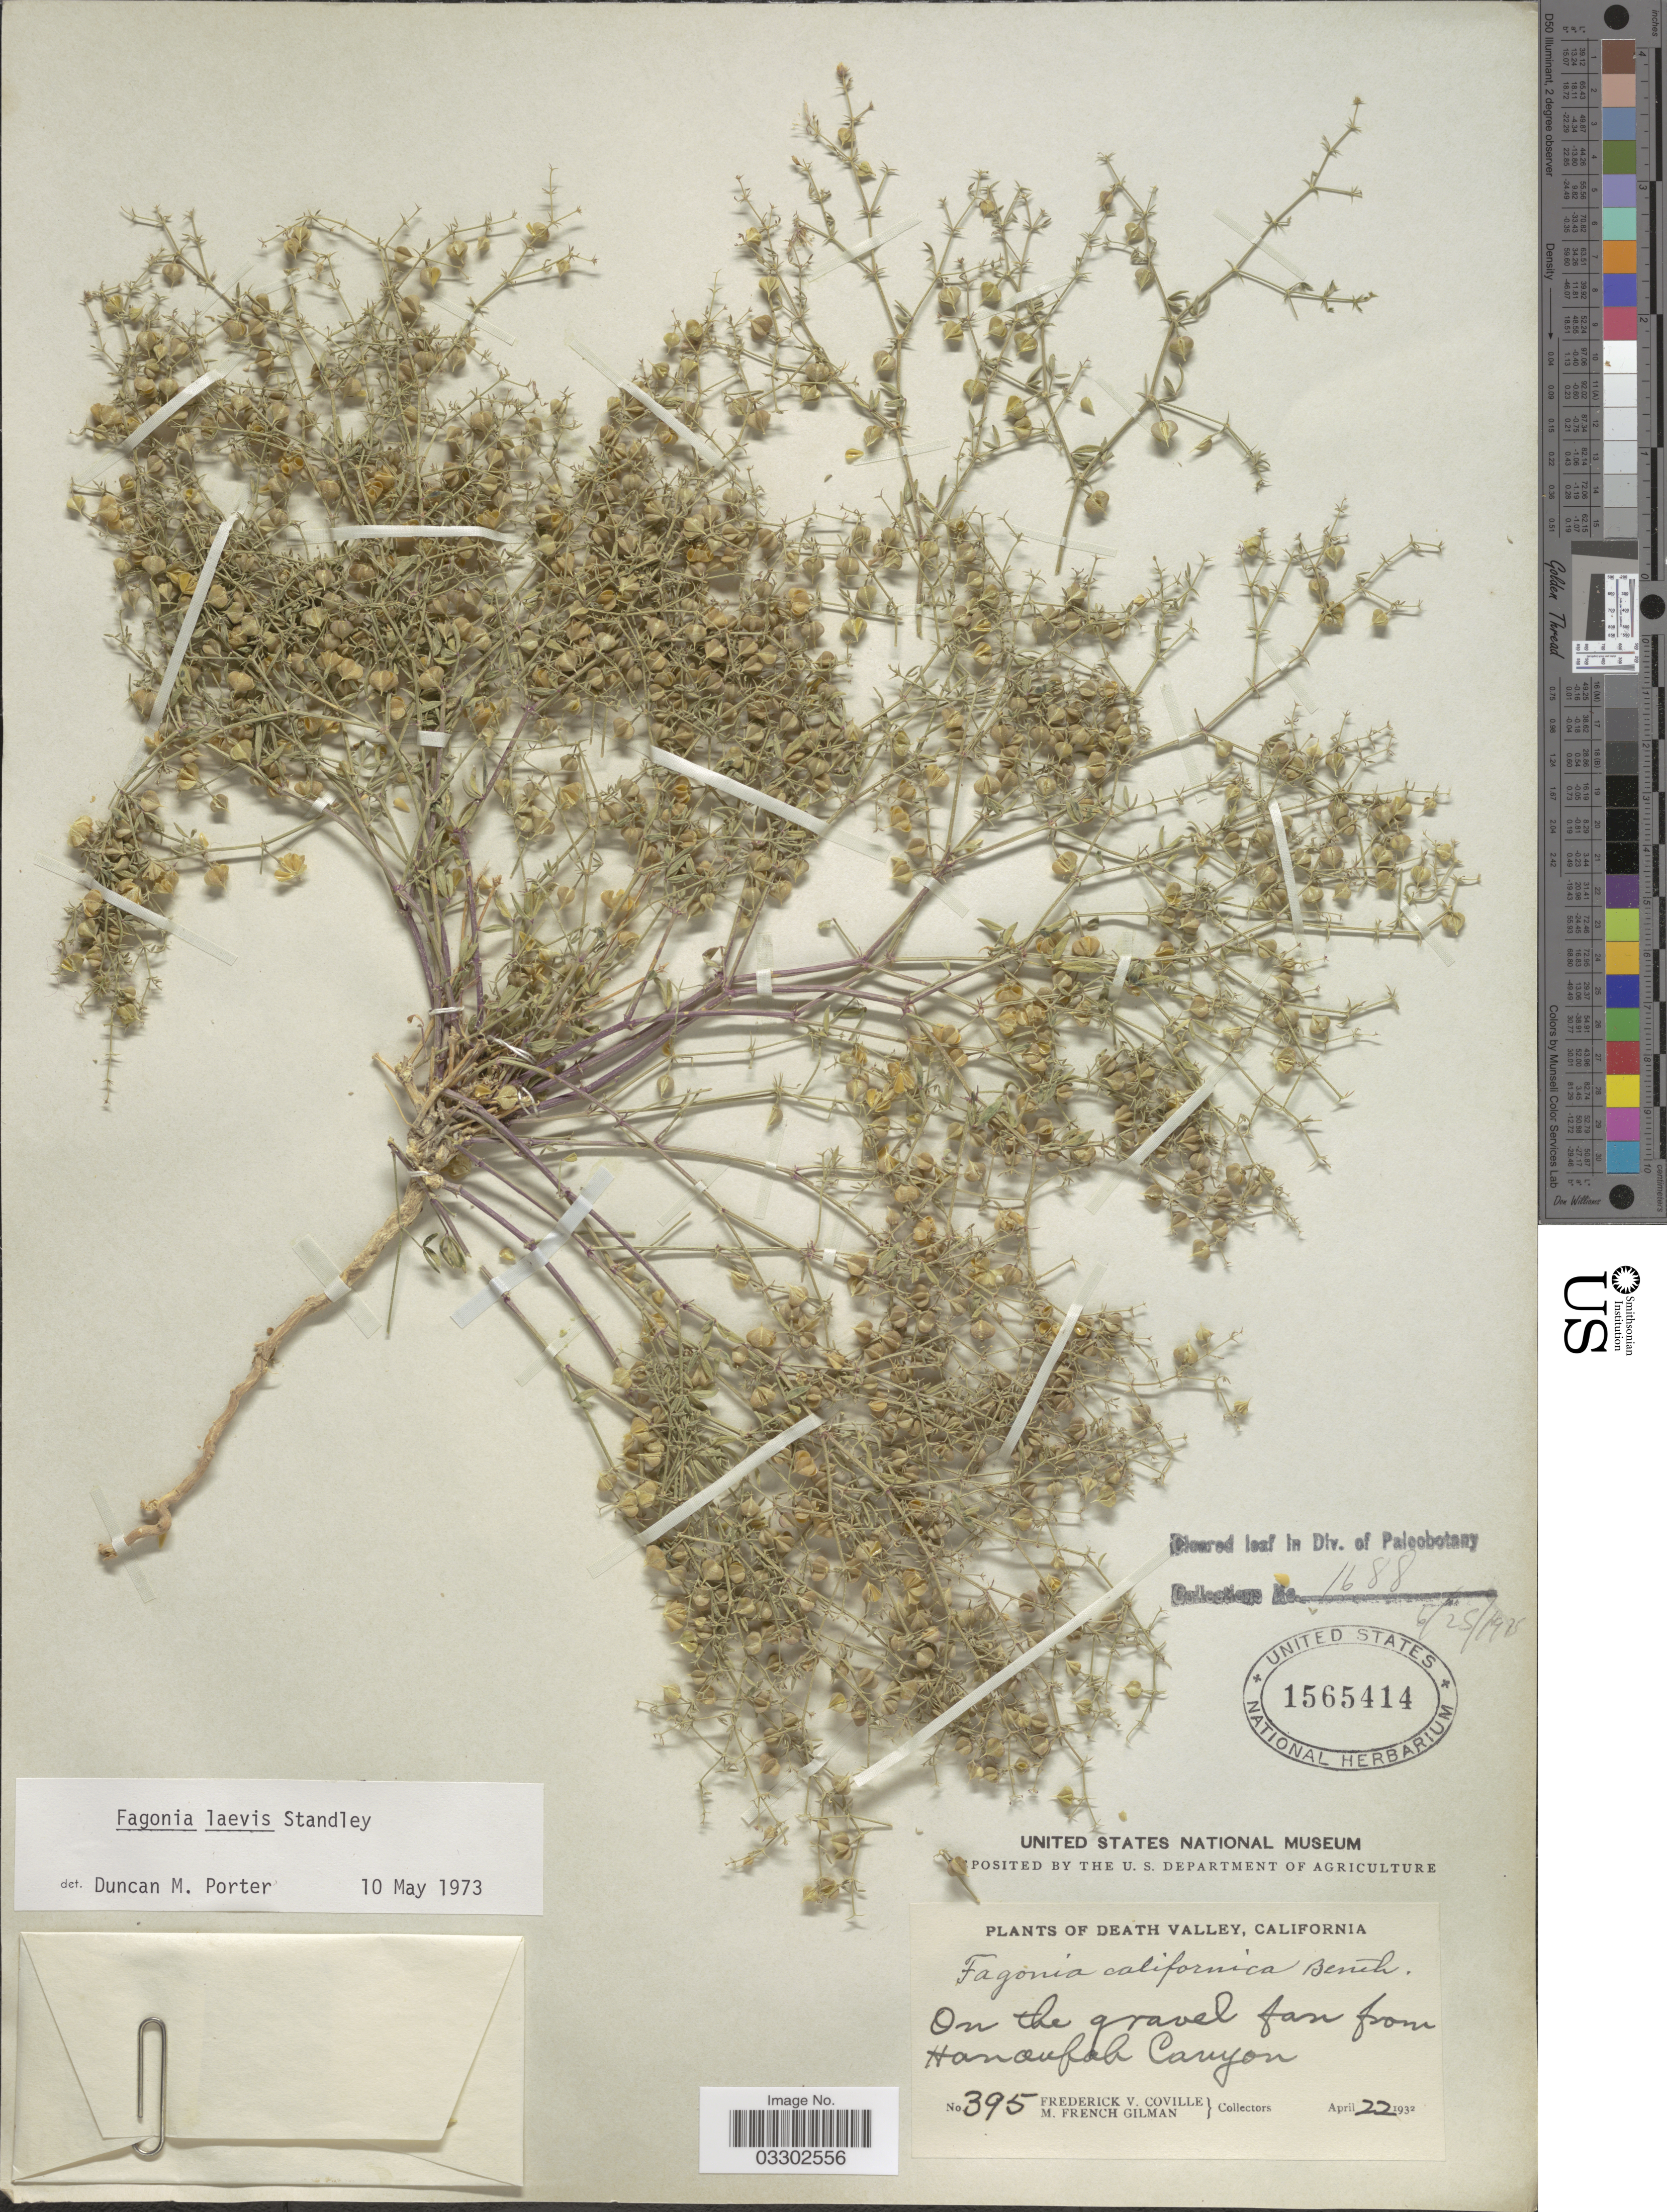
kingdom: Plantae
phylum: Tracheophyta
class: Magnoliopsida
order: Zygophyllales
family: Zygophyllaceae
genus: Fagonia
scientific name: Fagonia laevis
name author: Standl.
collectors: F. V. Coville & M. F. Gilman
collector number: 395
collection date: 1932-04-22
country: United States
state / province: California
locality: Death Valley. On the gravel fan from Hanaupah Canyon.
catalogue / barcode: US 1565414